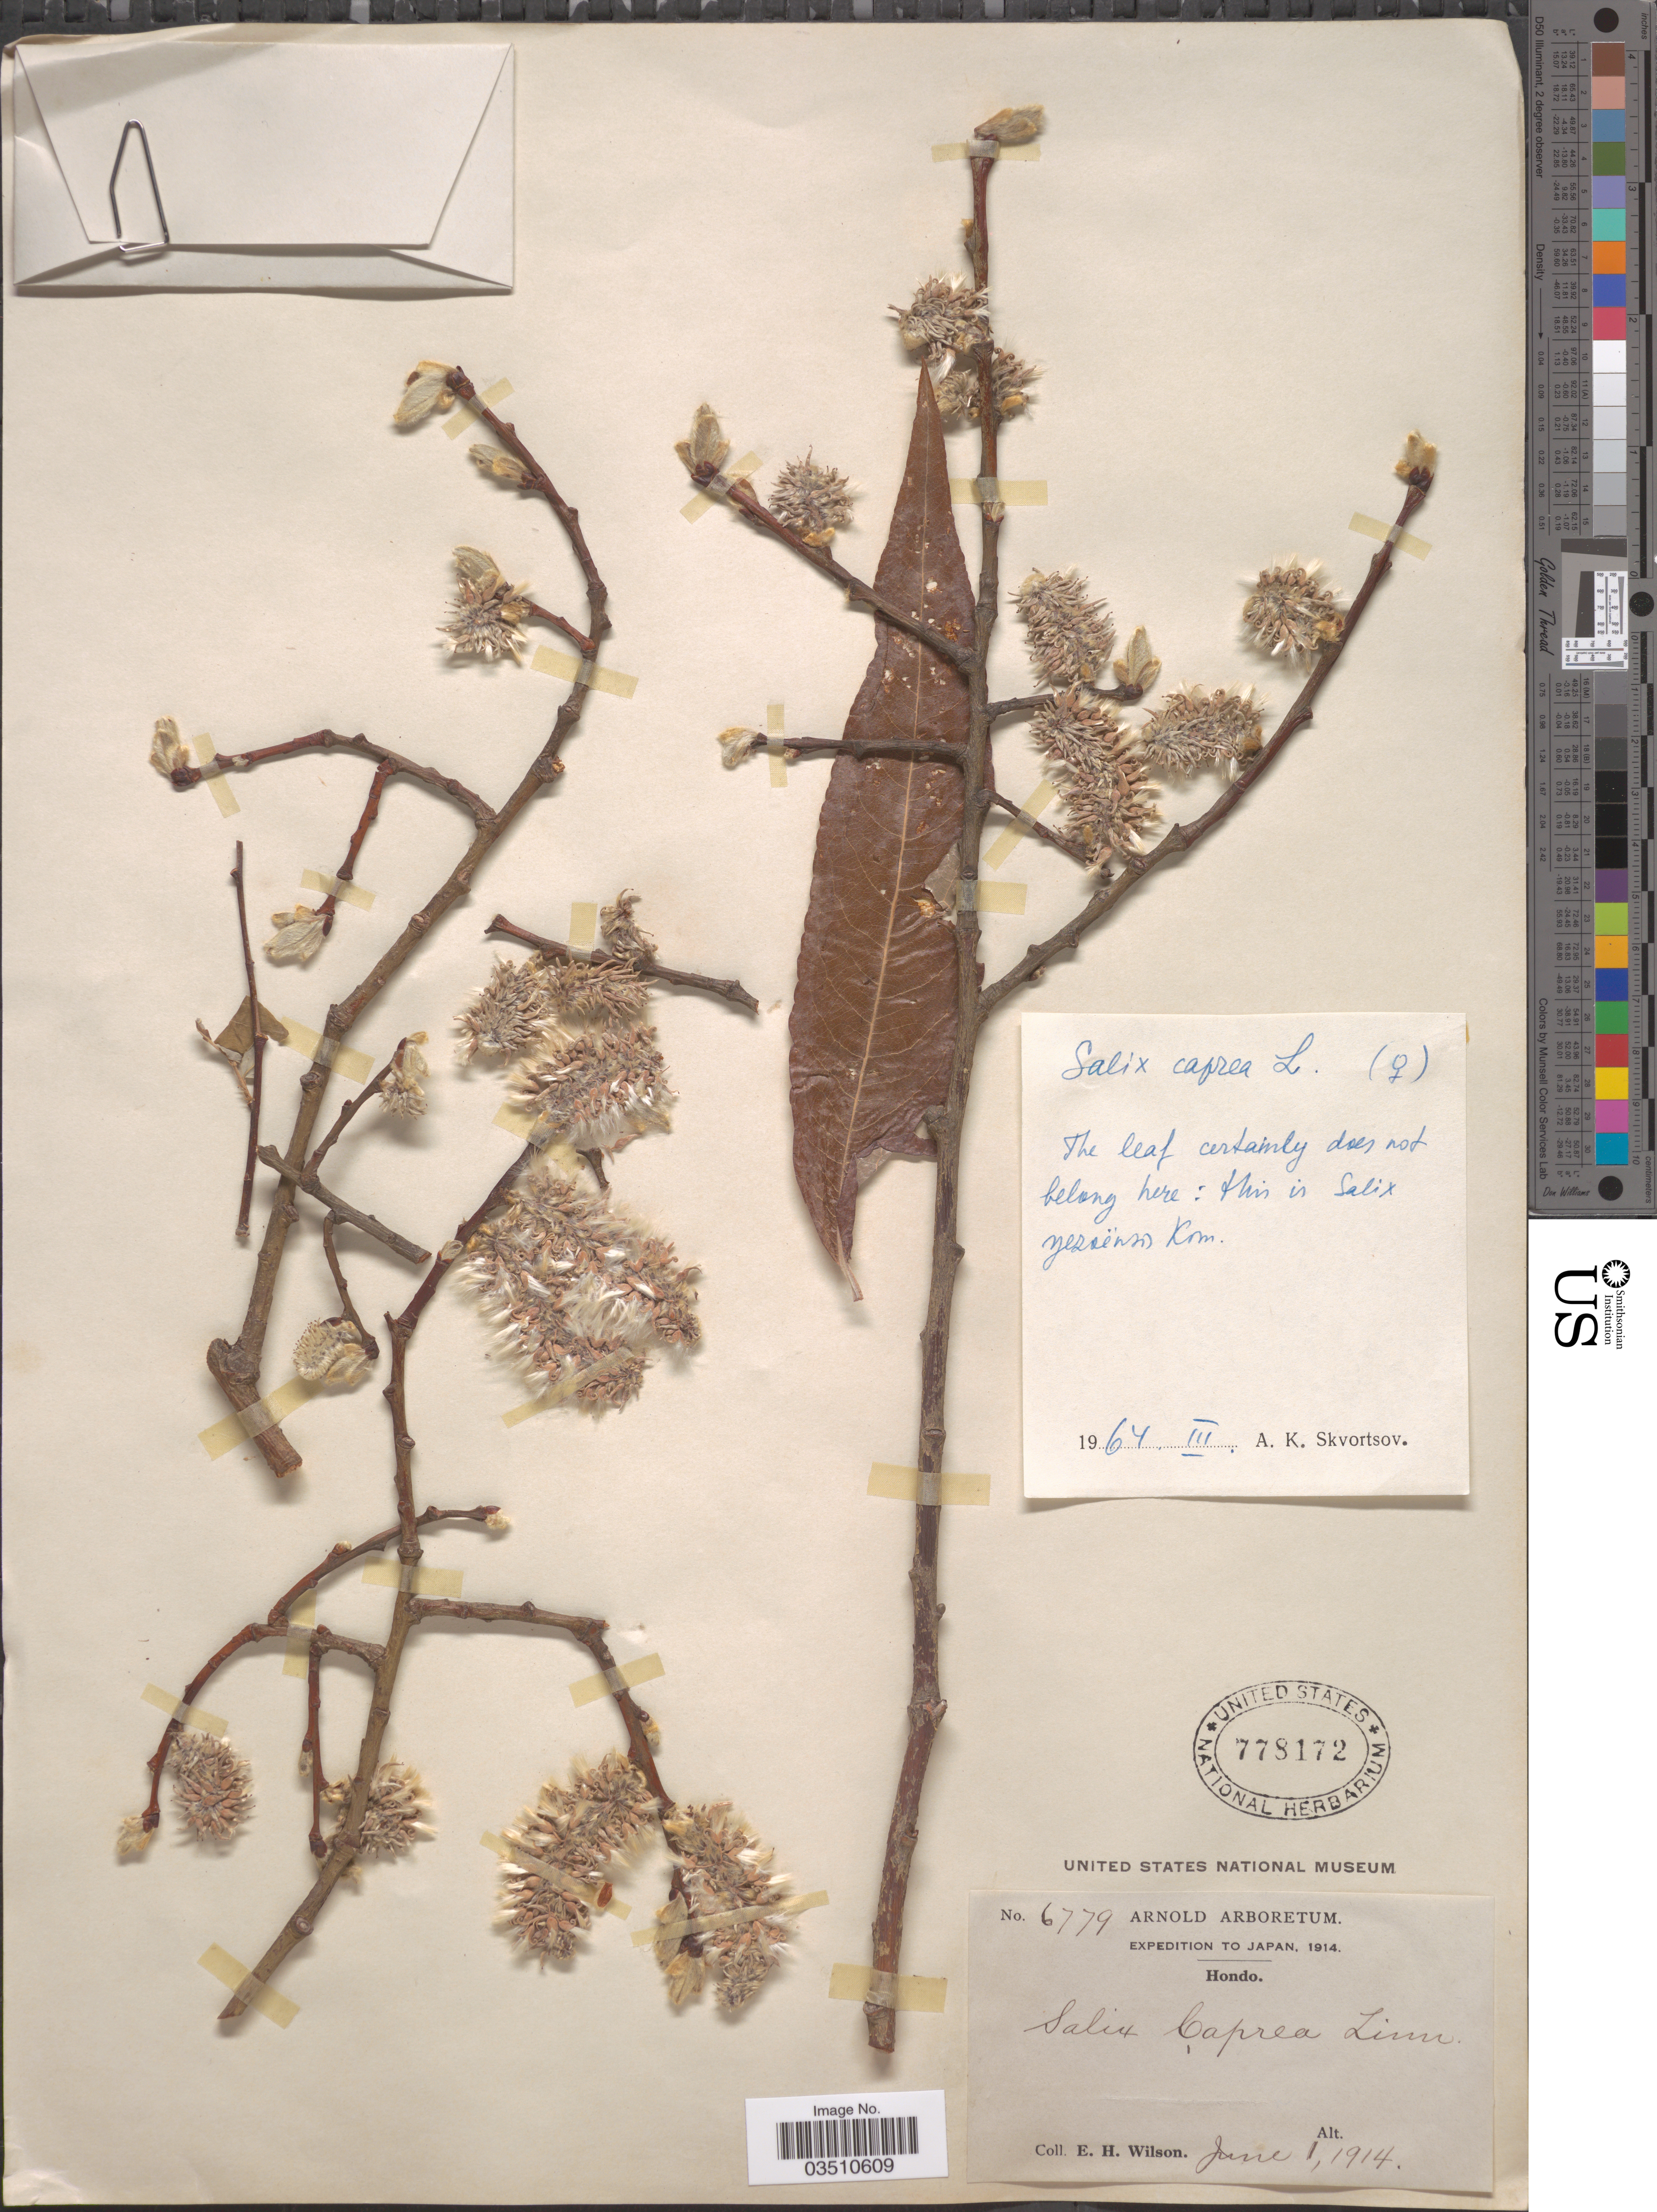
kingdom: Plantae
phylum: Tracheophyta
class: Magnoliopsida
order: Malpighiales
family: Salicaceae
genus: Salix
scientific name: Salix caprea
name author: L.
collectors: E. Wilson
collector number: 6779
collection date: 1914-06-01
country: Japan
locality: Hondo.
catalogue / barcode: US 778172